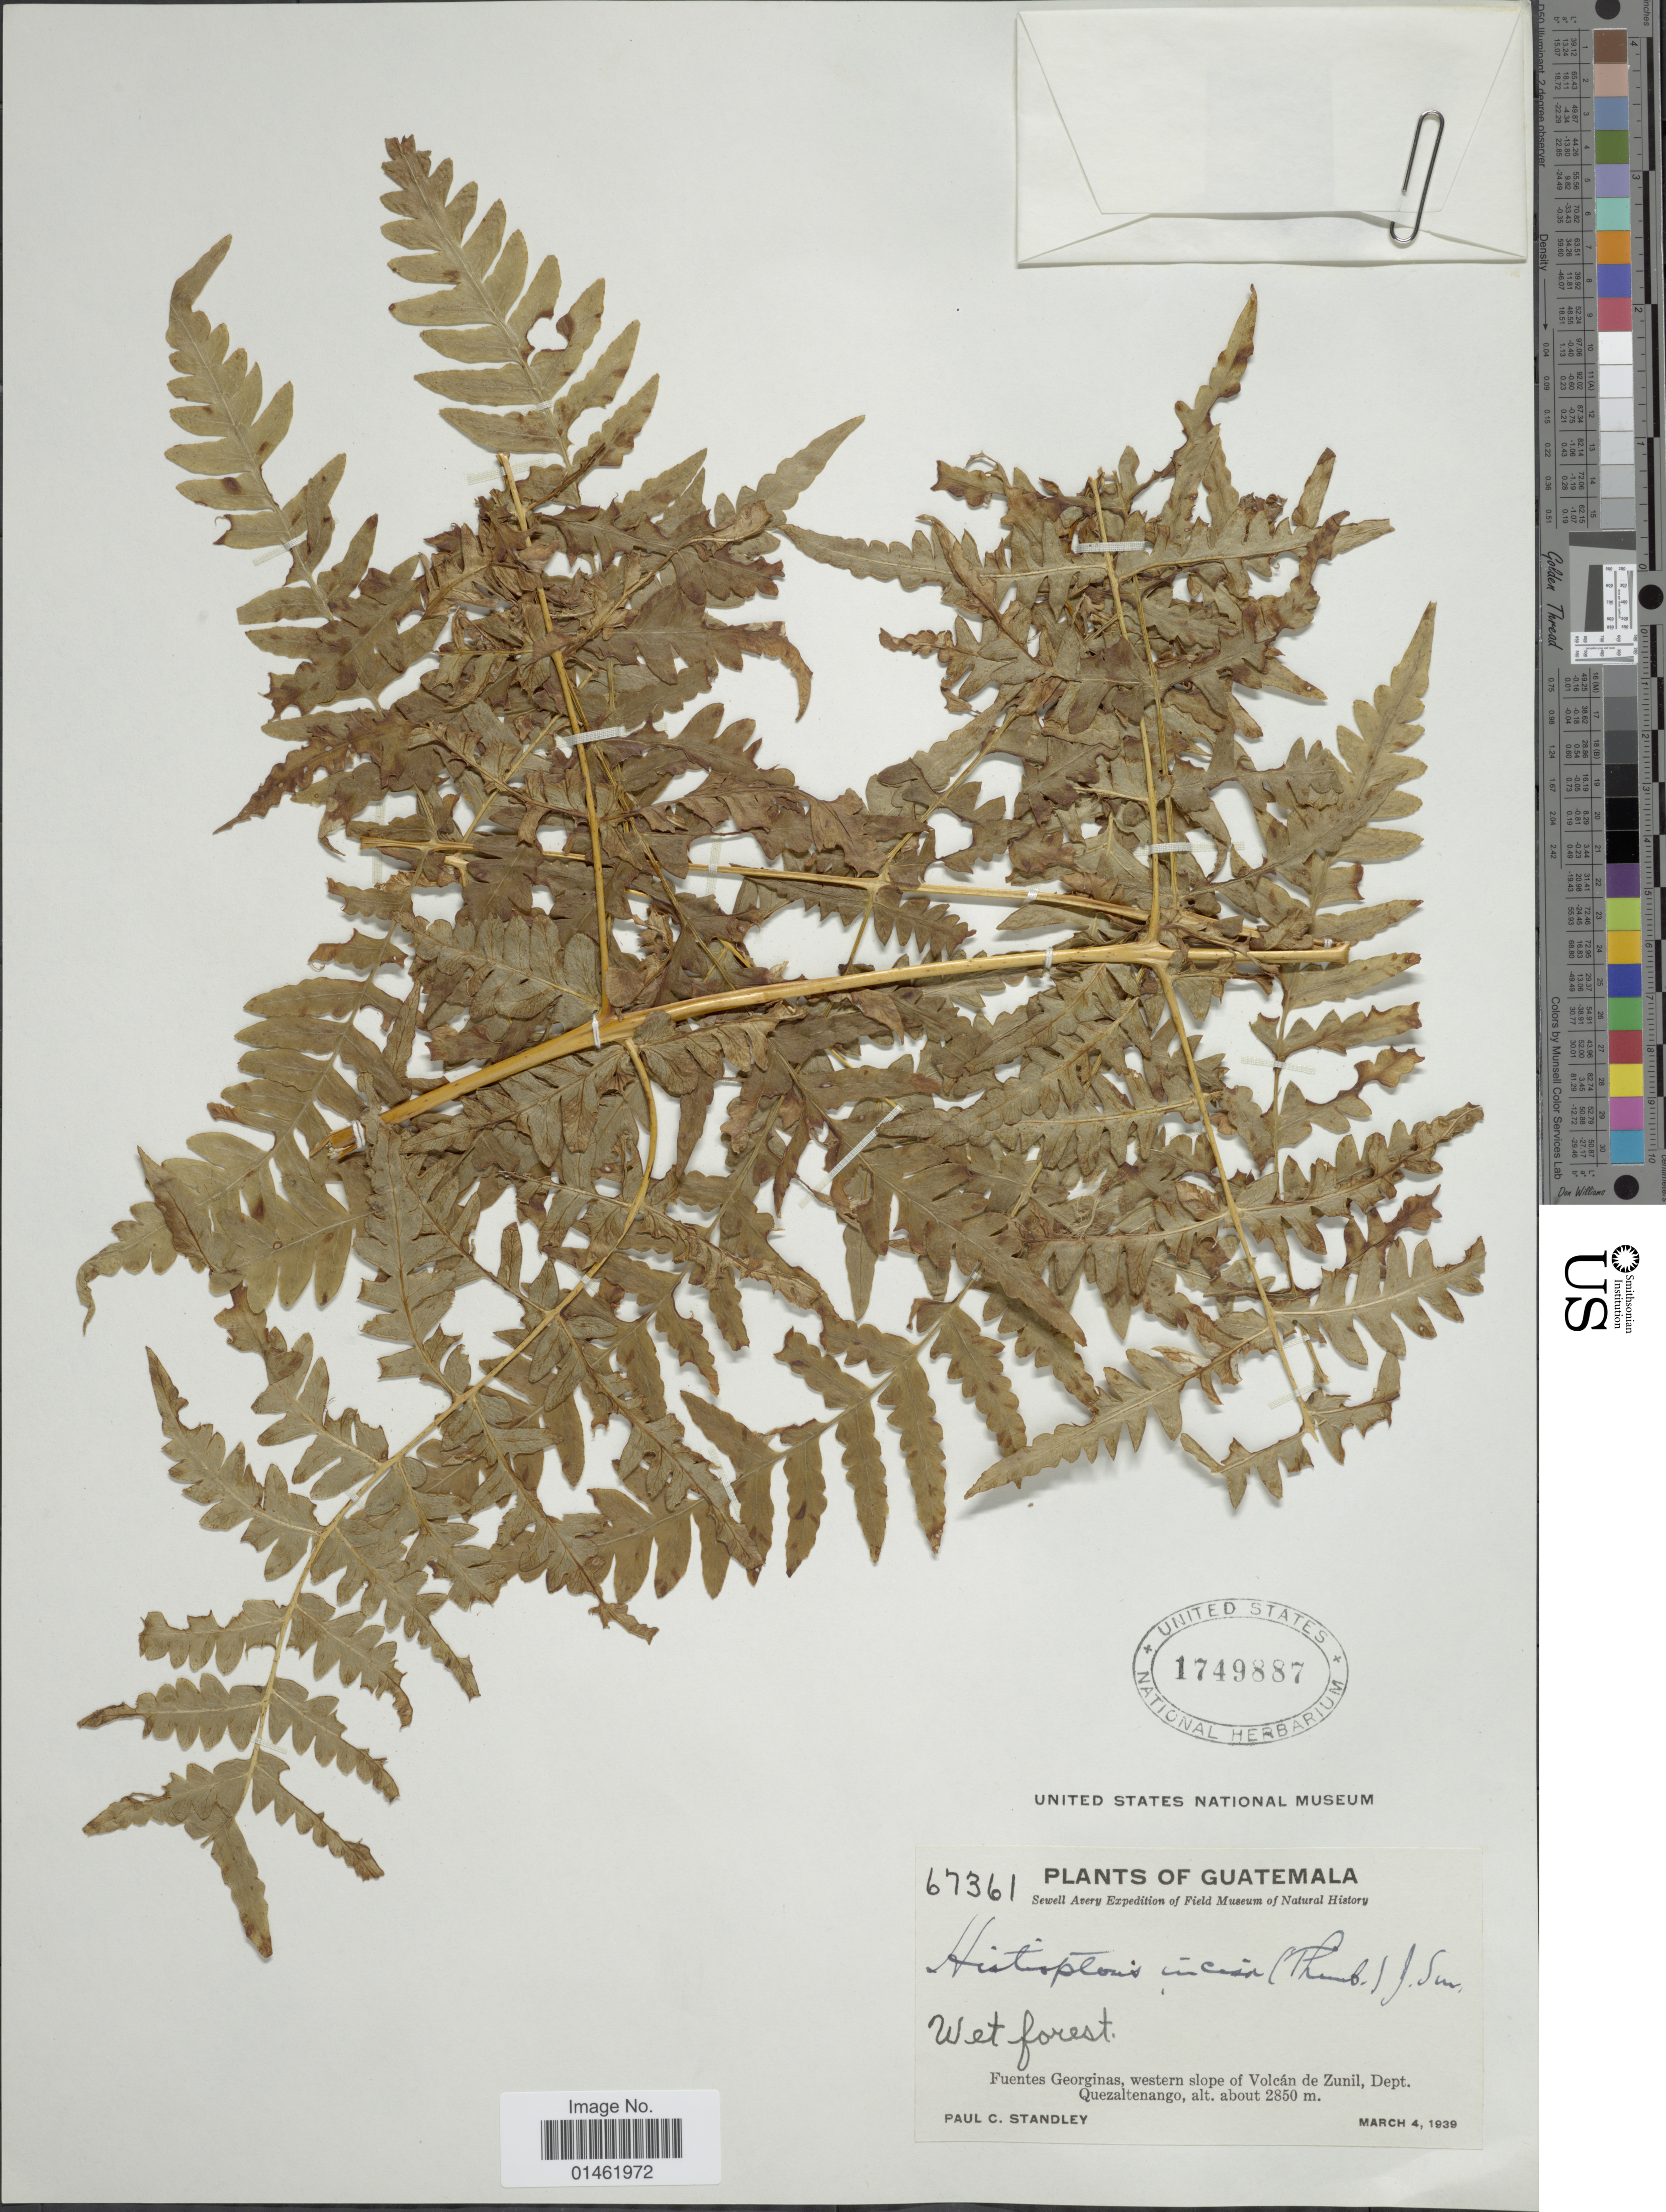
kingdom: Plantae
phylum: Tracheophyta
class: Polypodiopsida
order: Polypodiales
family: Dennstaedtiaceae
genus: Histiopteris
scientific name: Histiopteris incisa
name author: (Thunb.) J. Sm.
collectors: P. C. Standley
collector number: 67361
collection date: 1939-03-04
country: Guatemala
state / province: Quetzaltenango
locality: Fuentes Georginas, western slope of Volcán de Zunil, Dept. Quezaltenango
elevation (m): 2850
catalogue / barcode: US 1749887